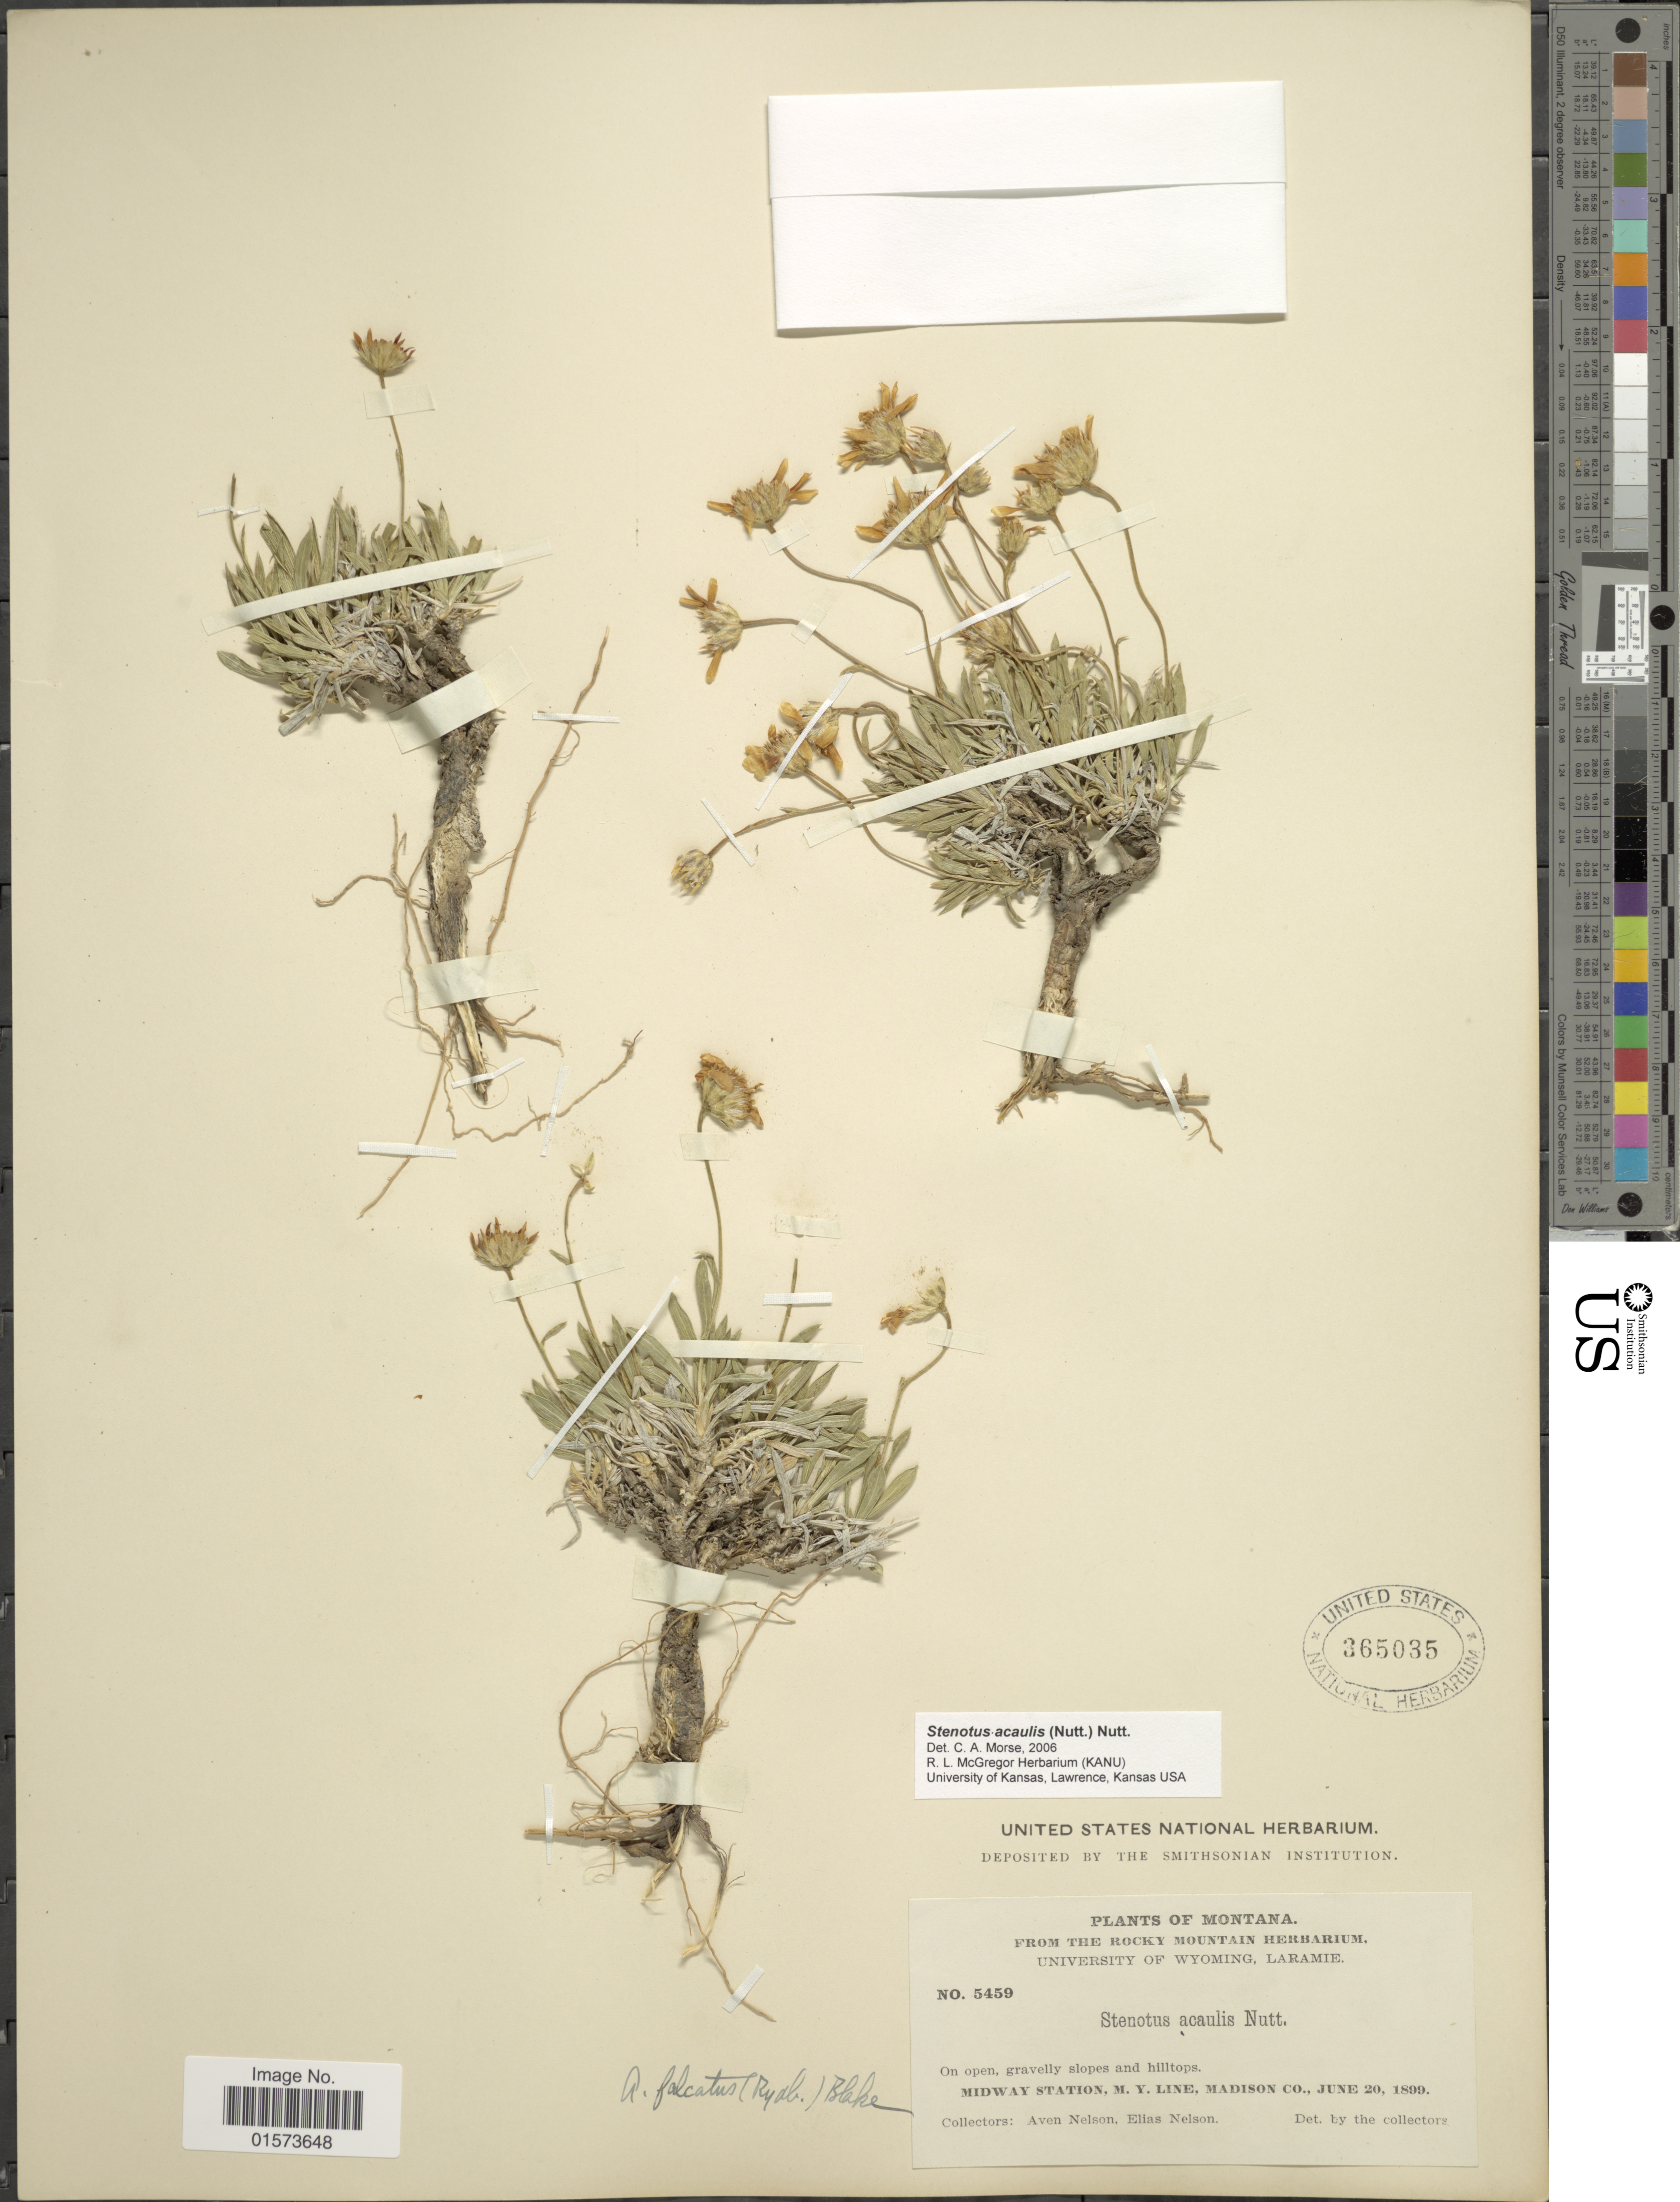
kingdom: Plantae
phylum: Tracheophyta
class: Magnoliopsida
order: Asterales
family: Asteraceae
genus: Stenotus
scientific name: Stenotus acaulis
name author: (Nutt.) Nutt.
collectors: A. Nelson & E. Nelson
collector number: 5459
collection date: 1899-06-20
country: United States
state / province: Montana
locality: On open, gravelly slopes and hilltops, Midway Station, M.Y. Line, Madison Co.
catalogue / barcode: US 365035